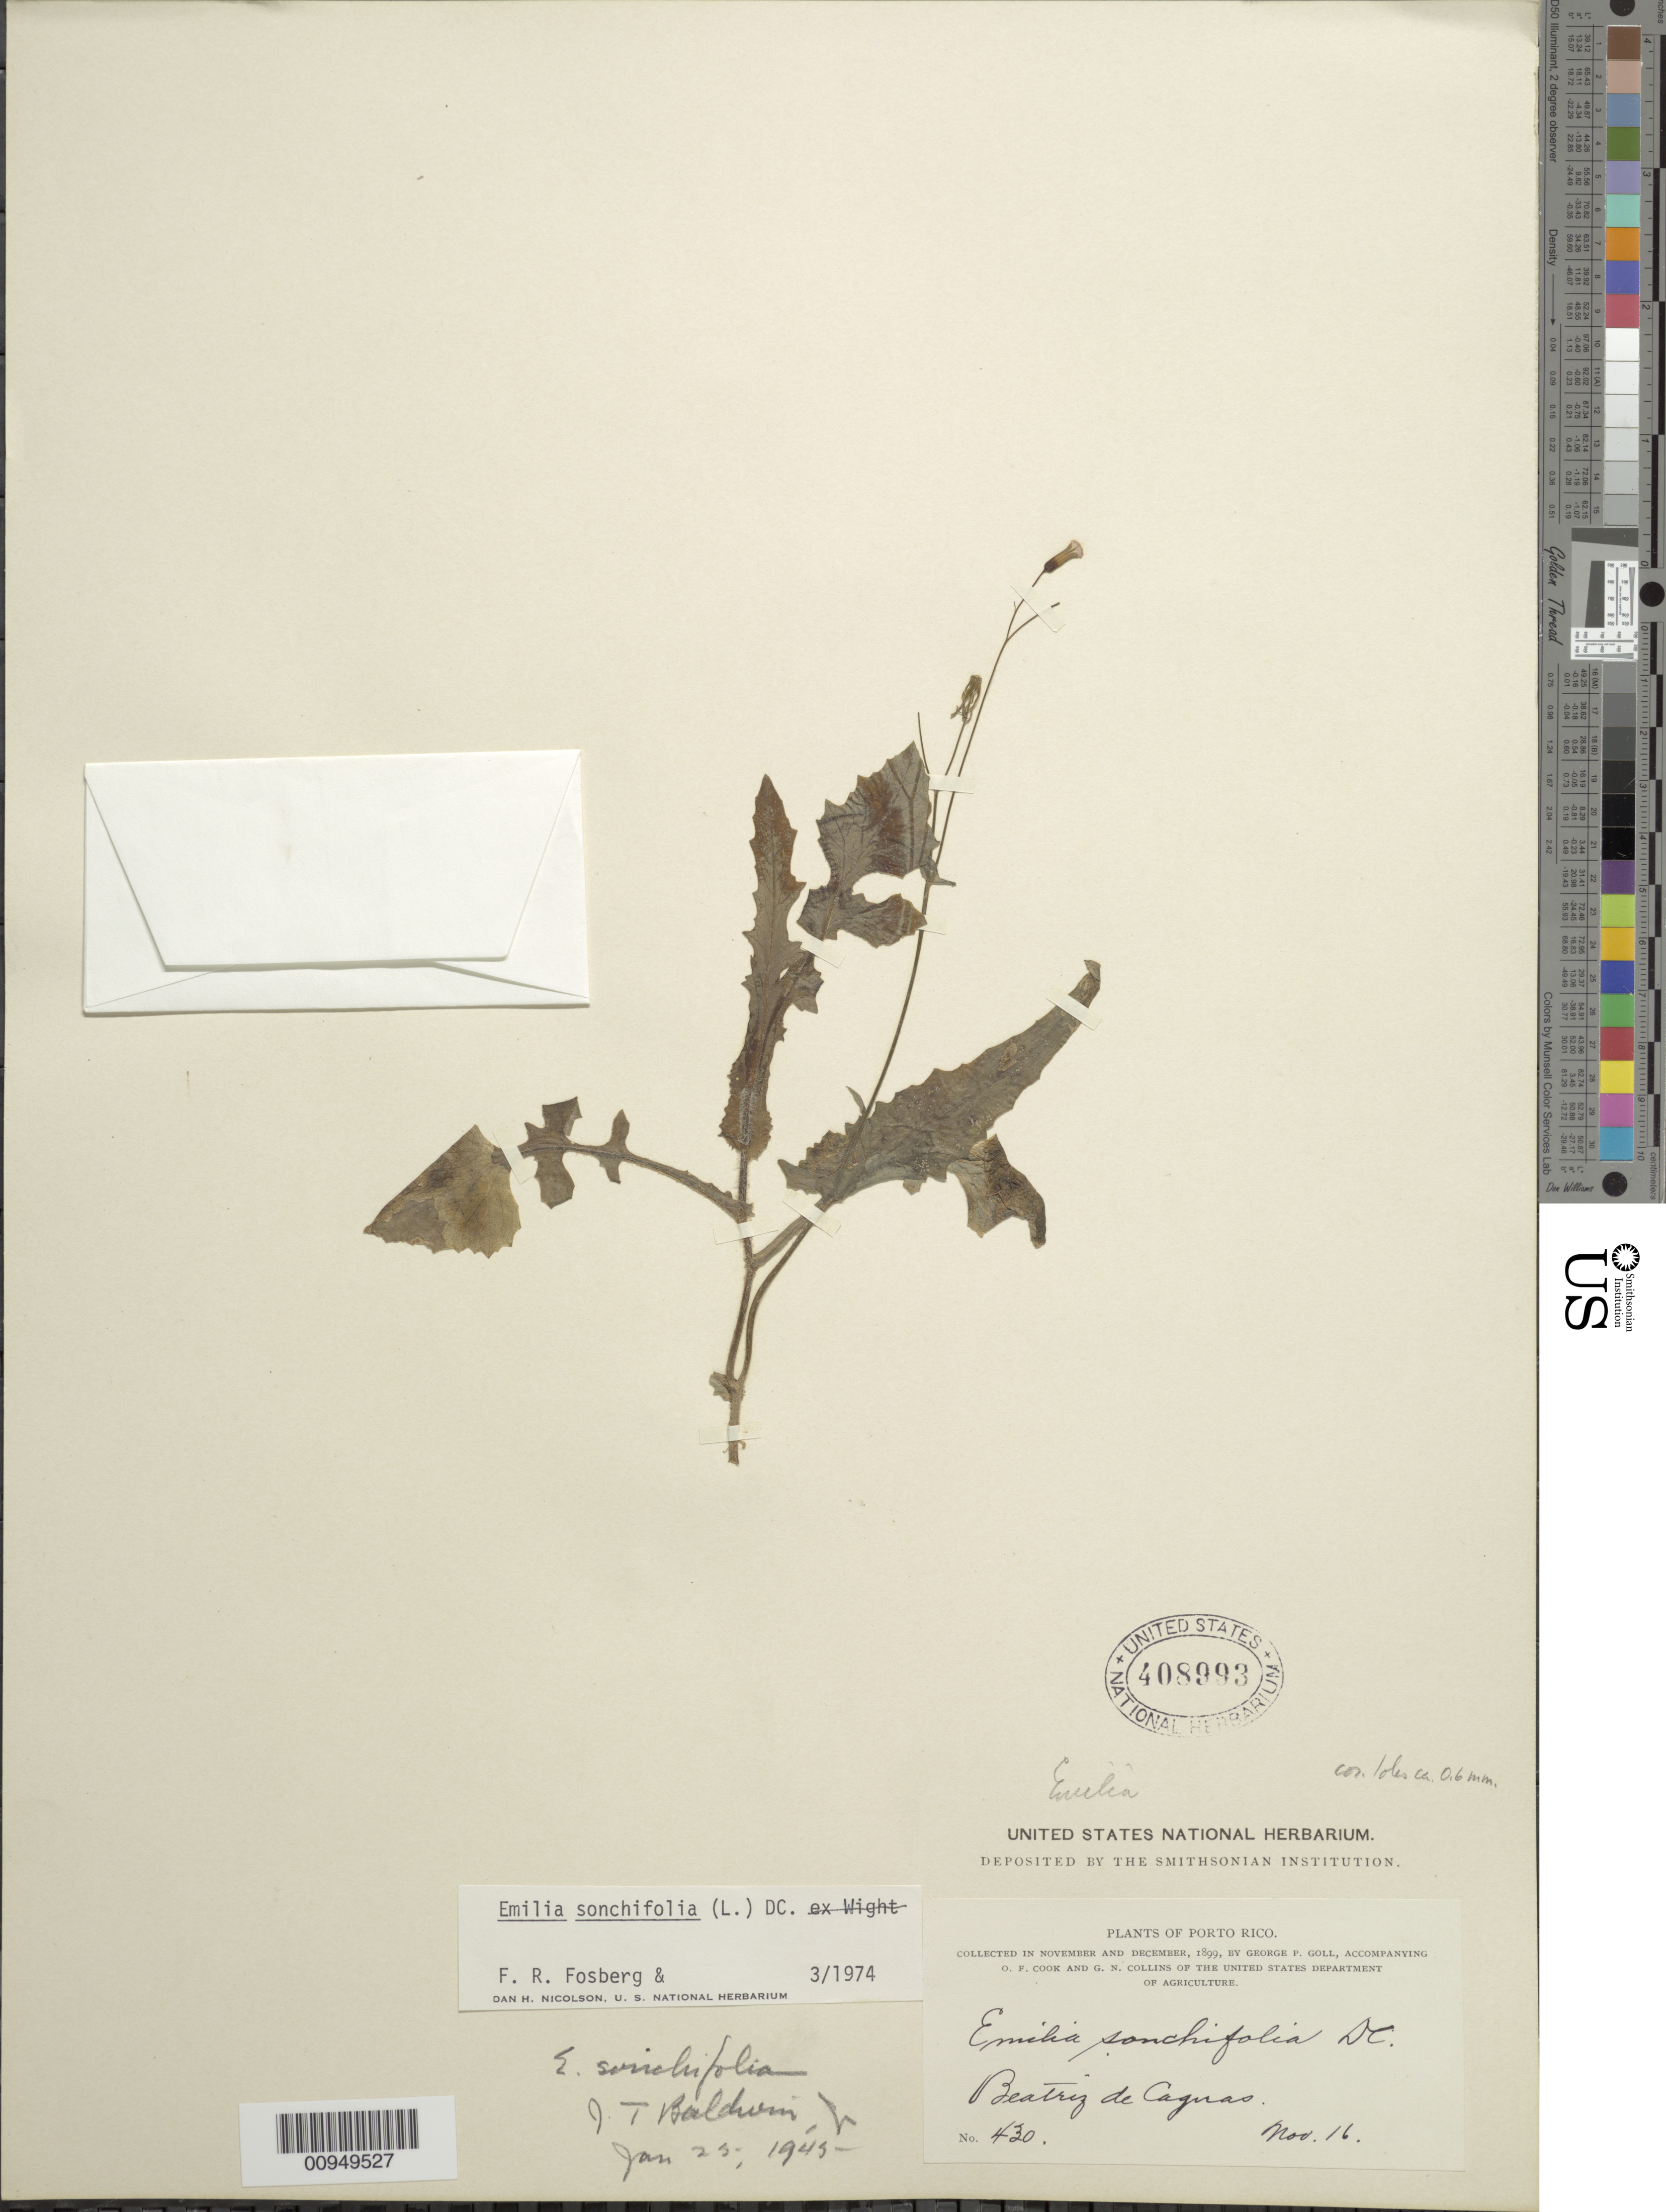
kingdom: Plantae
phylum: Tracheophyta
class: Magnoliopsida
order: Asterales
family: Asteraceae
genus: Emilia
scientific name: Emilia sonchifolia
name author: (L.) DC.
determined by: Fosberg, F. R.; Nicolson, D. H.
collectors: G. Goll, O. F. Cook & G. N. Collins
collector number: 430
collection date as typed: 16 Nov 1899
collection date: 1899-11-16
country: Puerto Rico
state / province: Caguas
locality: Beatriz de Caguas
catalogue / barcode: US 408993